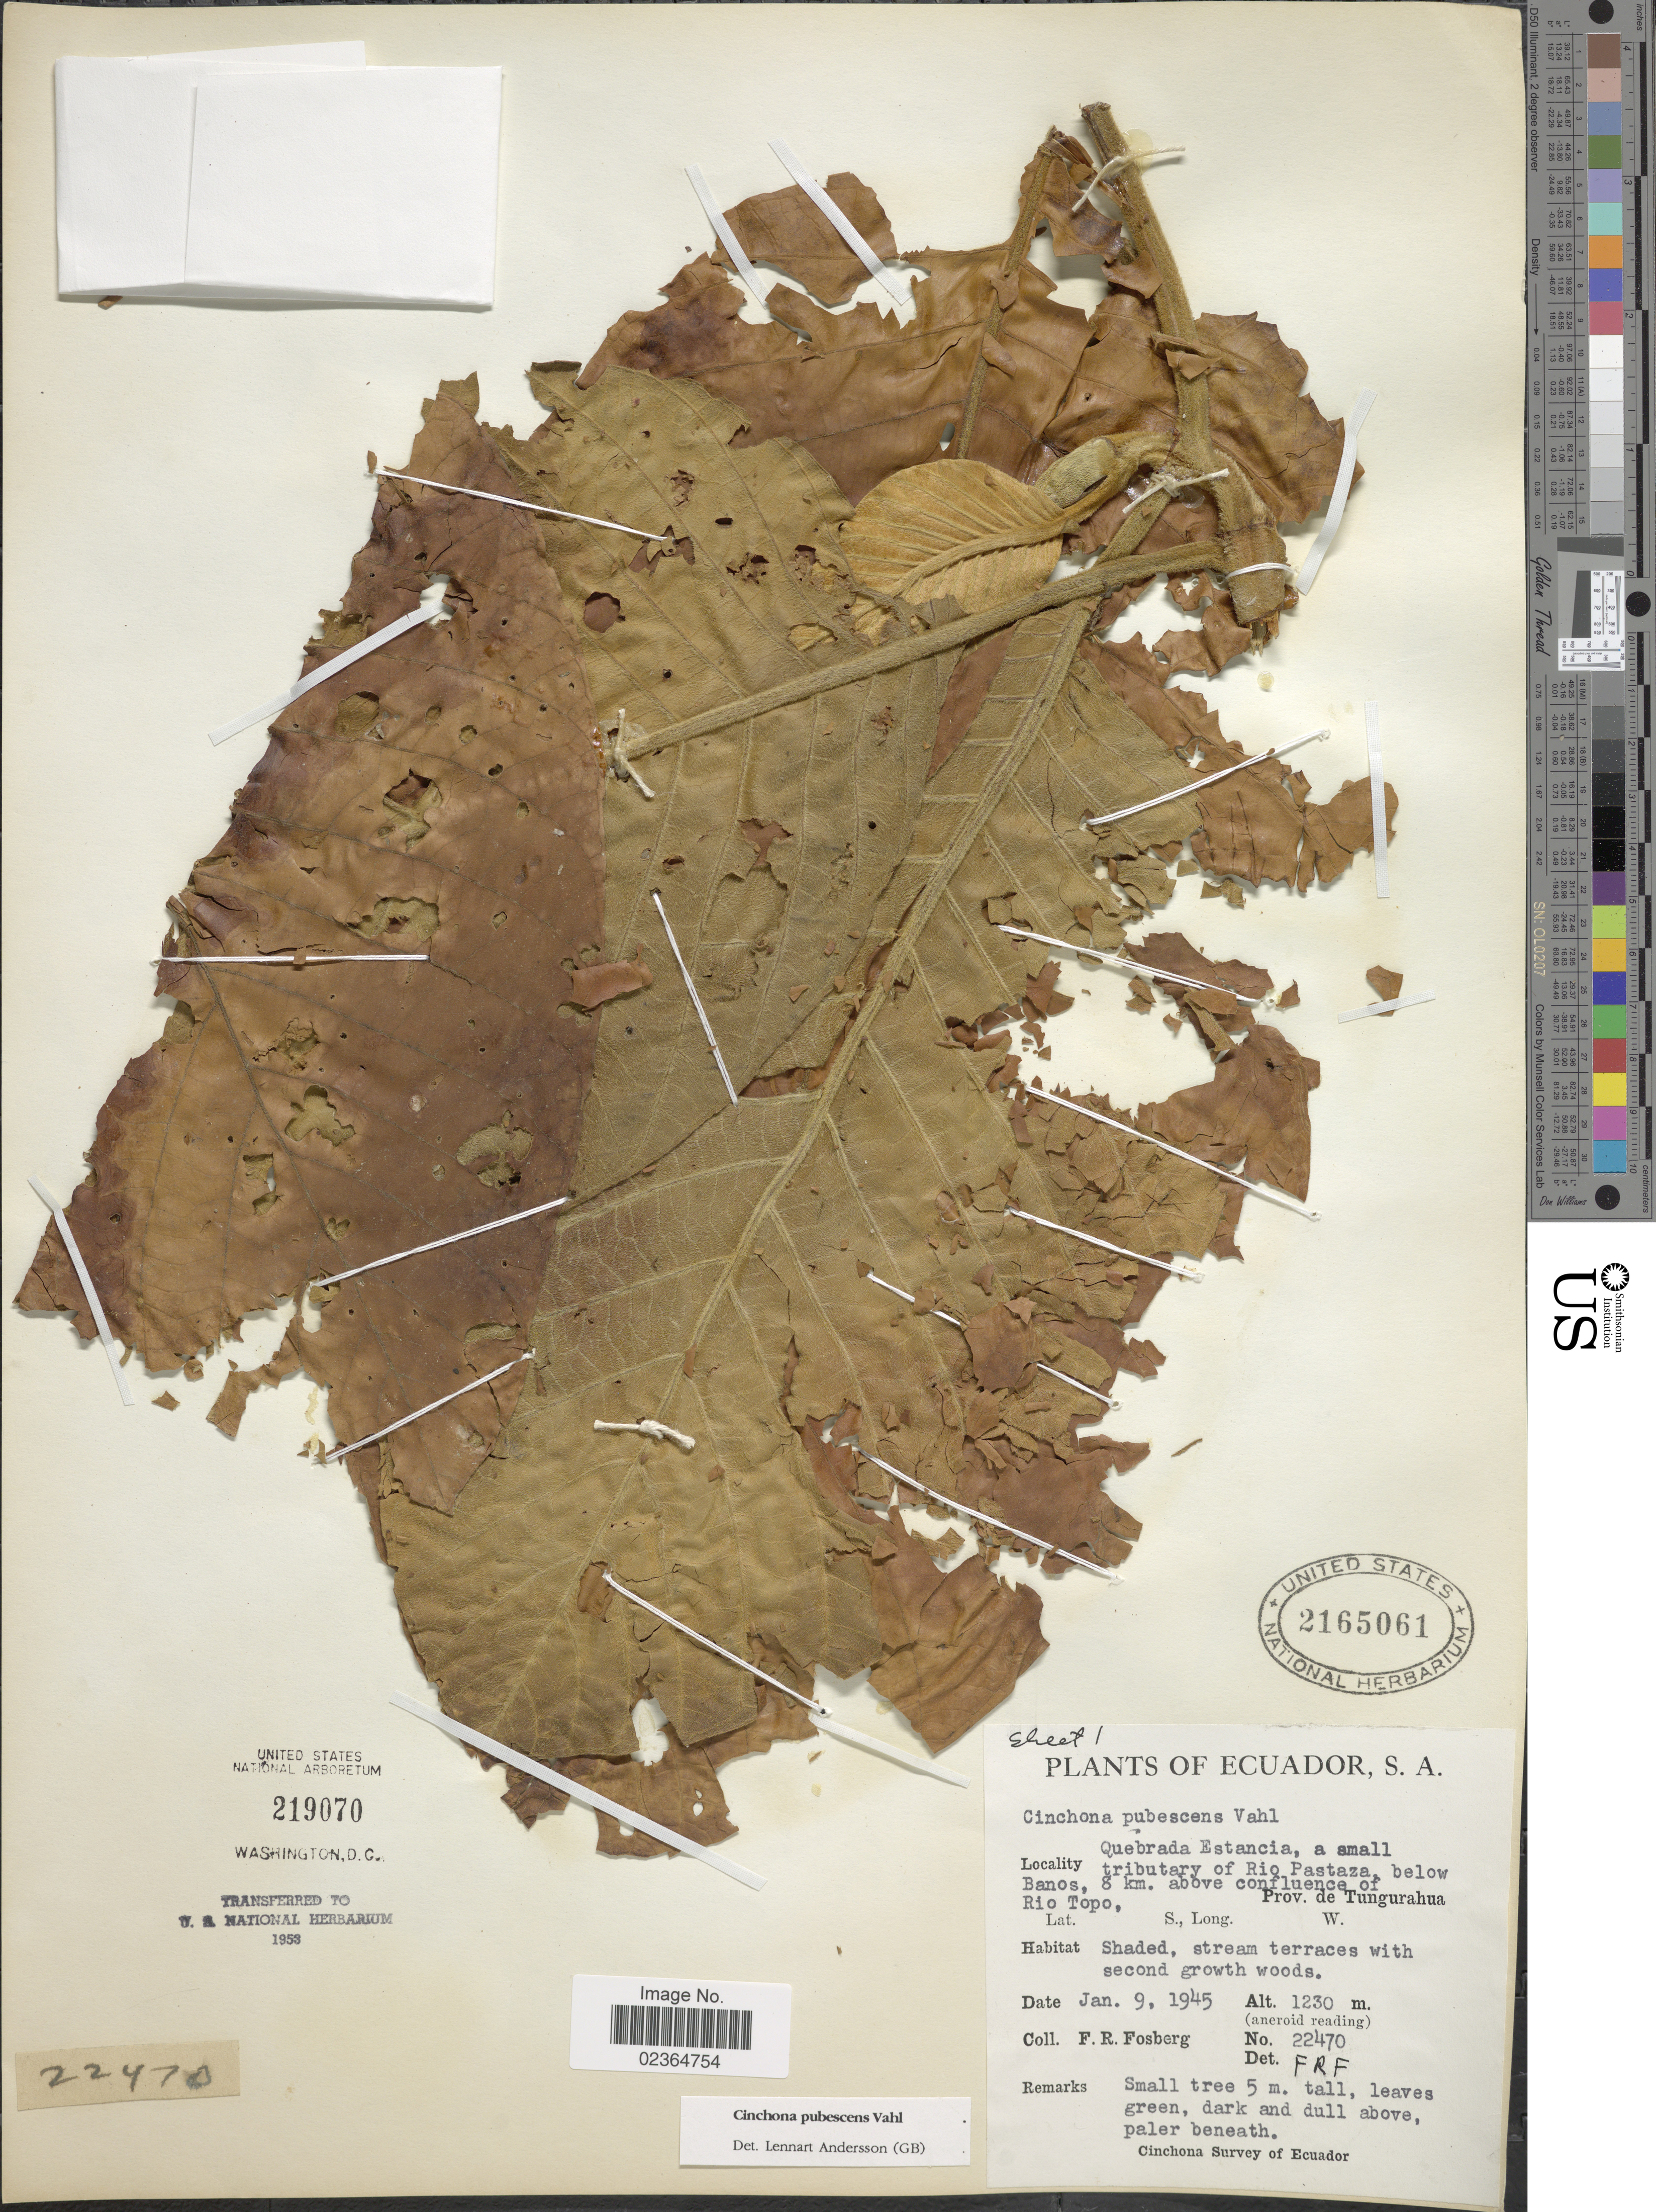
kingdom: Plantae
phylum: Tracheophyta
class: Magnoliopsida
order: Gentianales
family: Rubiaceae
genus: Cinchona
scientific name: Cinchona pubescens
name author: Vahl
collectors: F. R. Fosberg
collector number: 22470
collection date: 1945-01-09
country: Ecuador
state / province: Tungurahua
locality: Quebrada Estancia, a small tributary of Rio Pastaza, below Banos, 8 km. above confluence of Rio Topo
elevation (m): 1230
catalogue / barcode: US 2165061